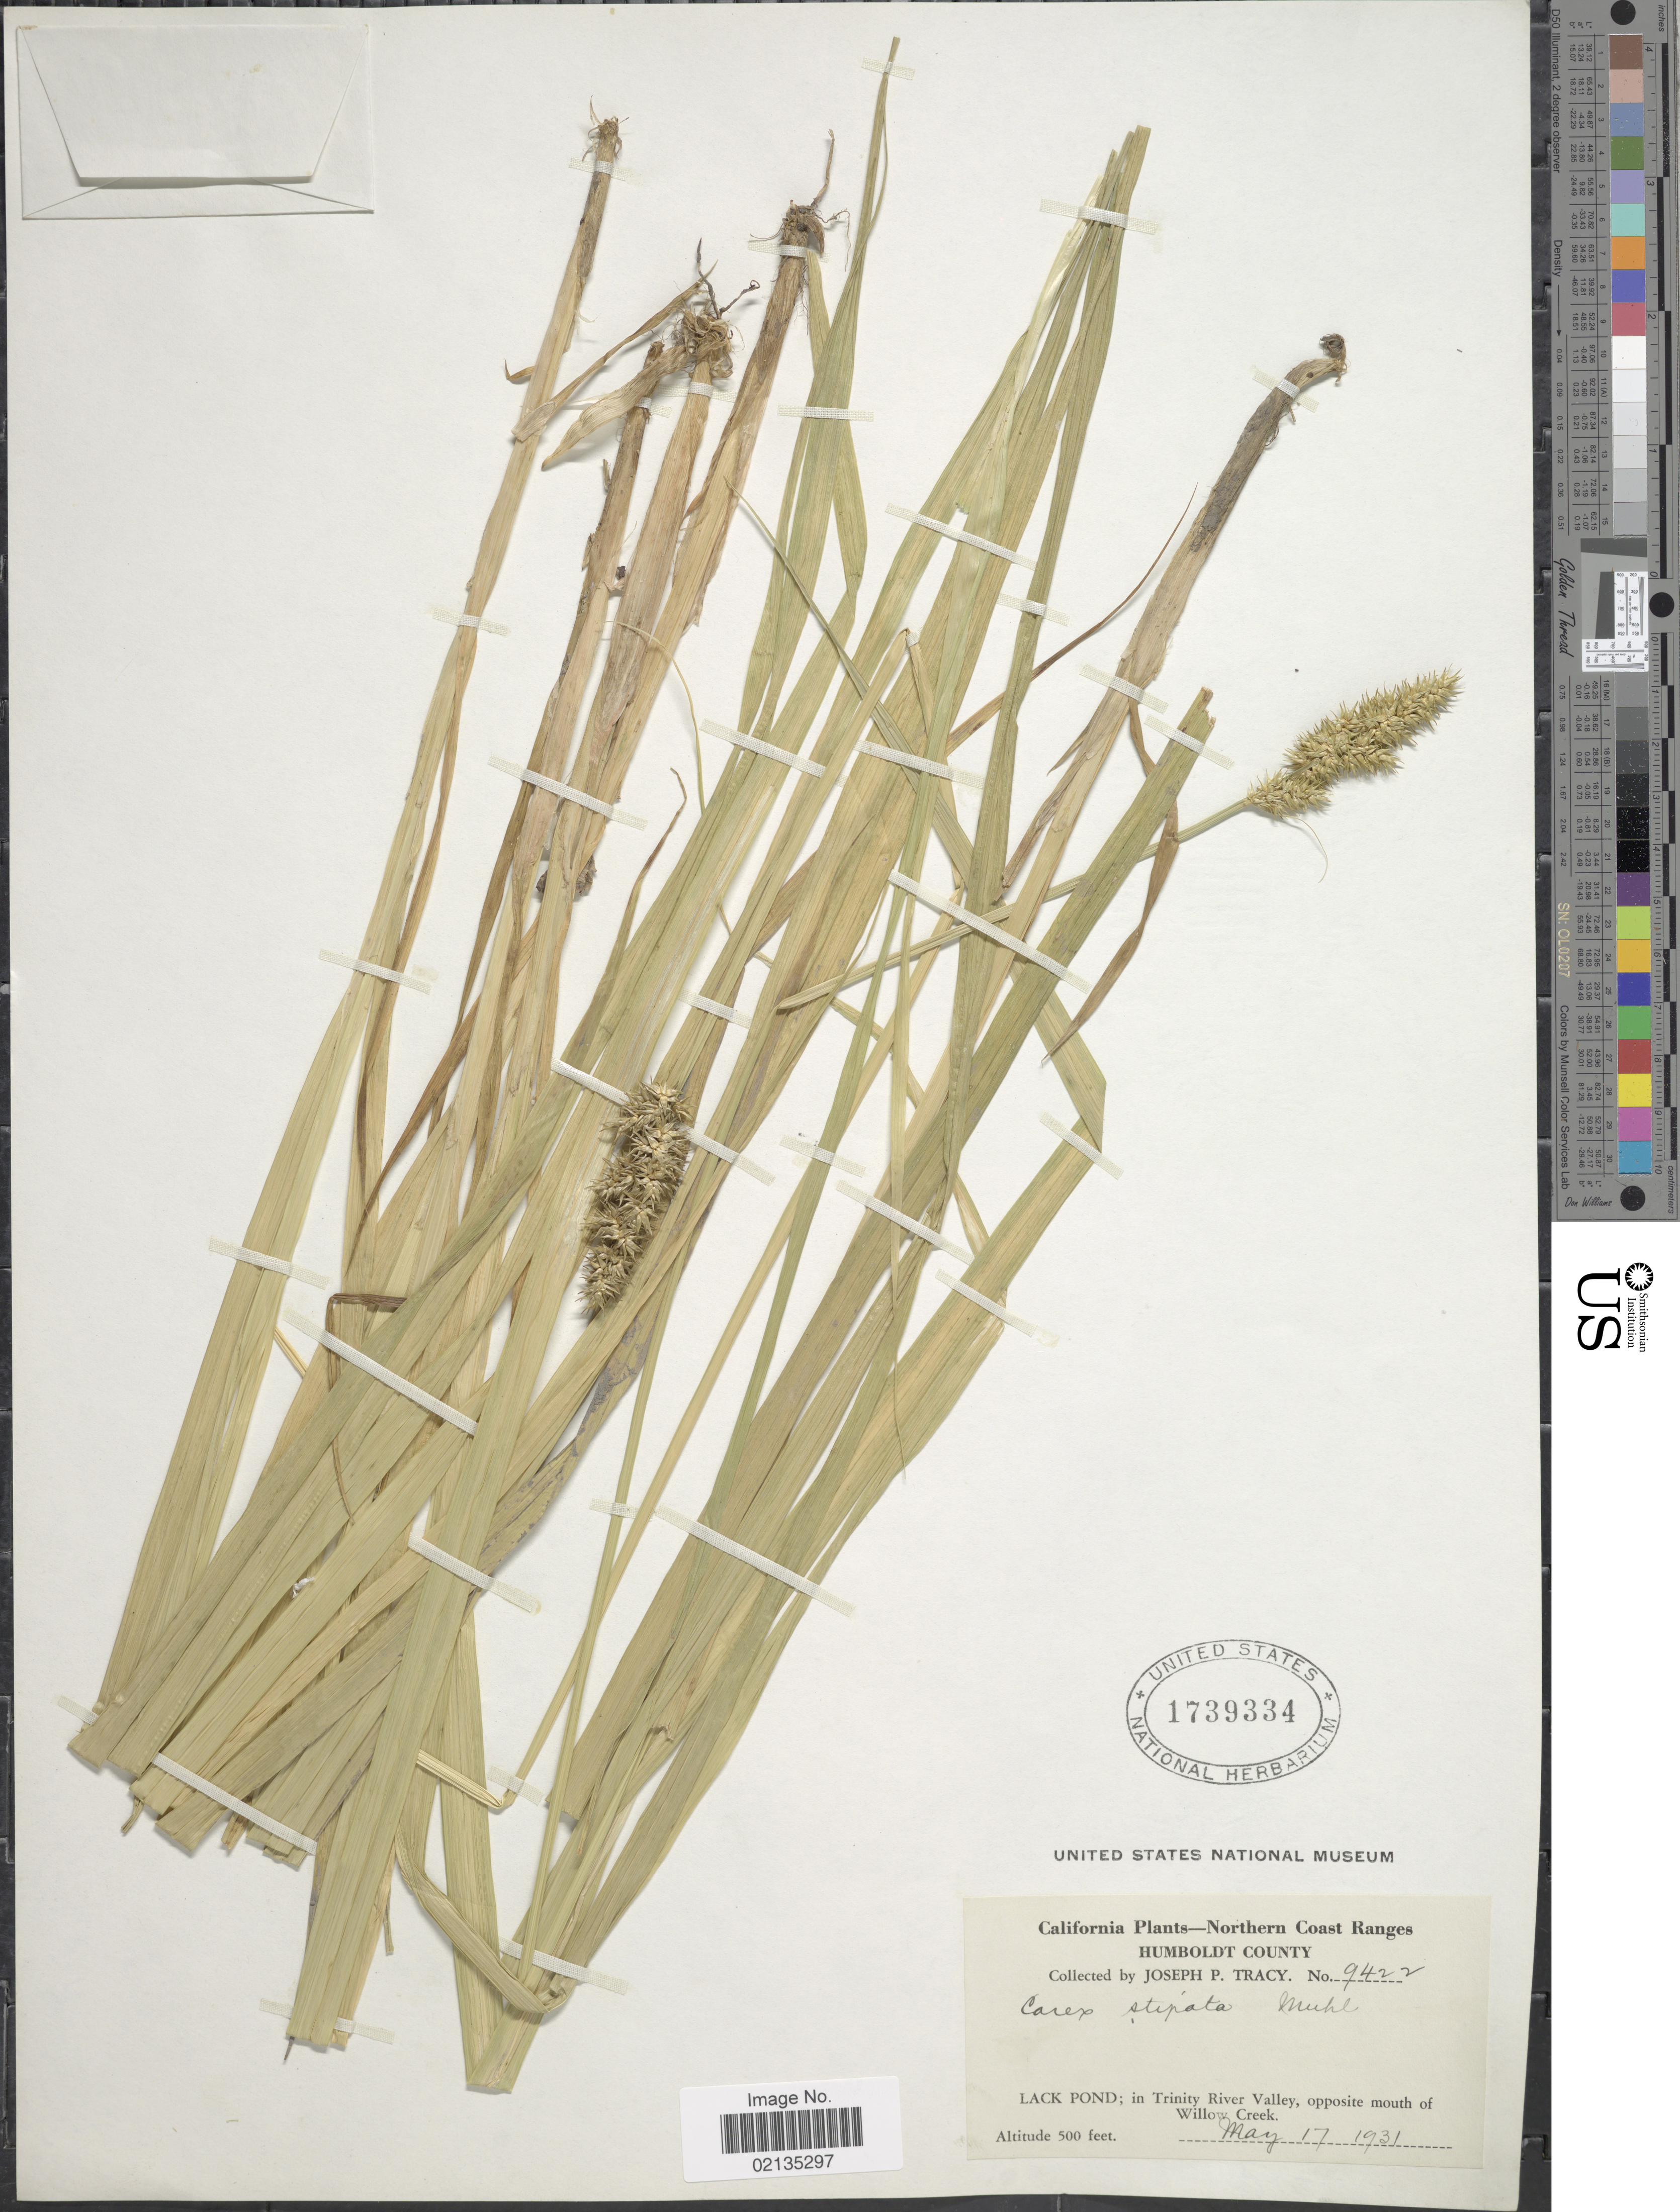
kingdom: Plantae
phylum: Tracheophyta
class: Liliopsida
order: Poales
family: Cyperaceae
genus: Carex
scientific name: Carex stipata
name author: Muhl. ex Willd.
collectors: J. Tracy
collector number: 9422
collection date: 1931-05-17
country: United States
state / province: California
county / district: Humboldt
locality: Northern Coast Ranges, Humboldt County, Lack Pond; in Trinity River Valley, opposite mouth of Willow Creek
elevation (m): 152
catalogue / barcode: US 1739334